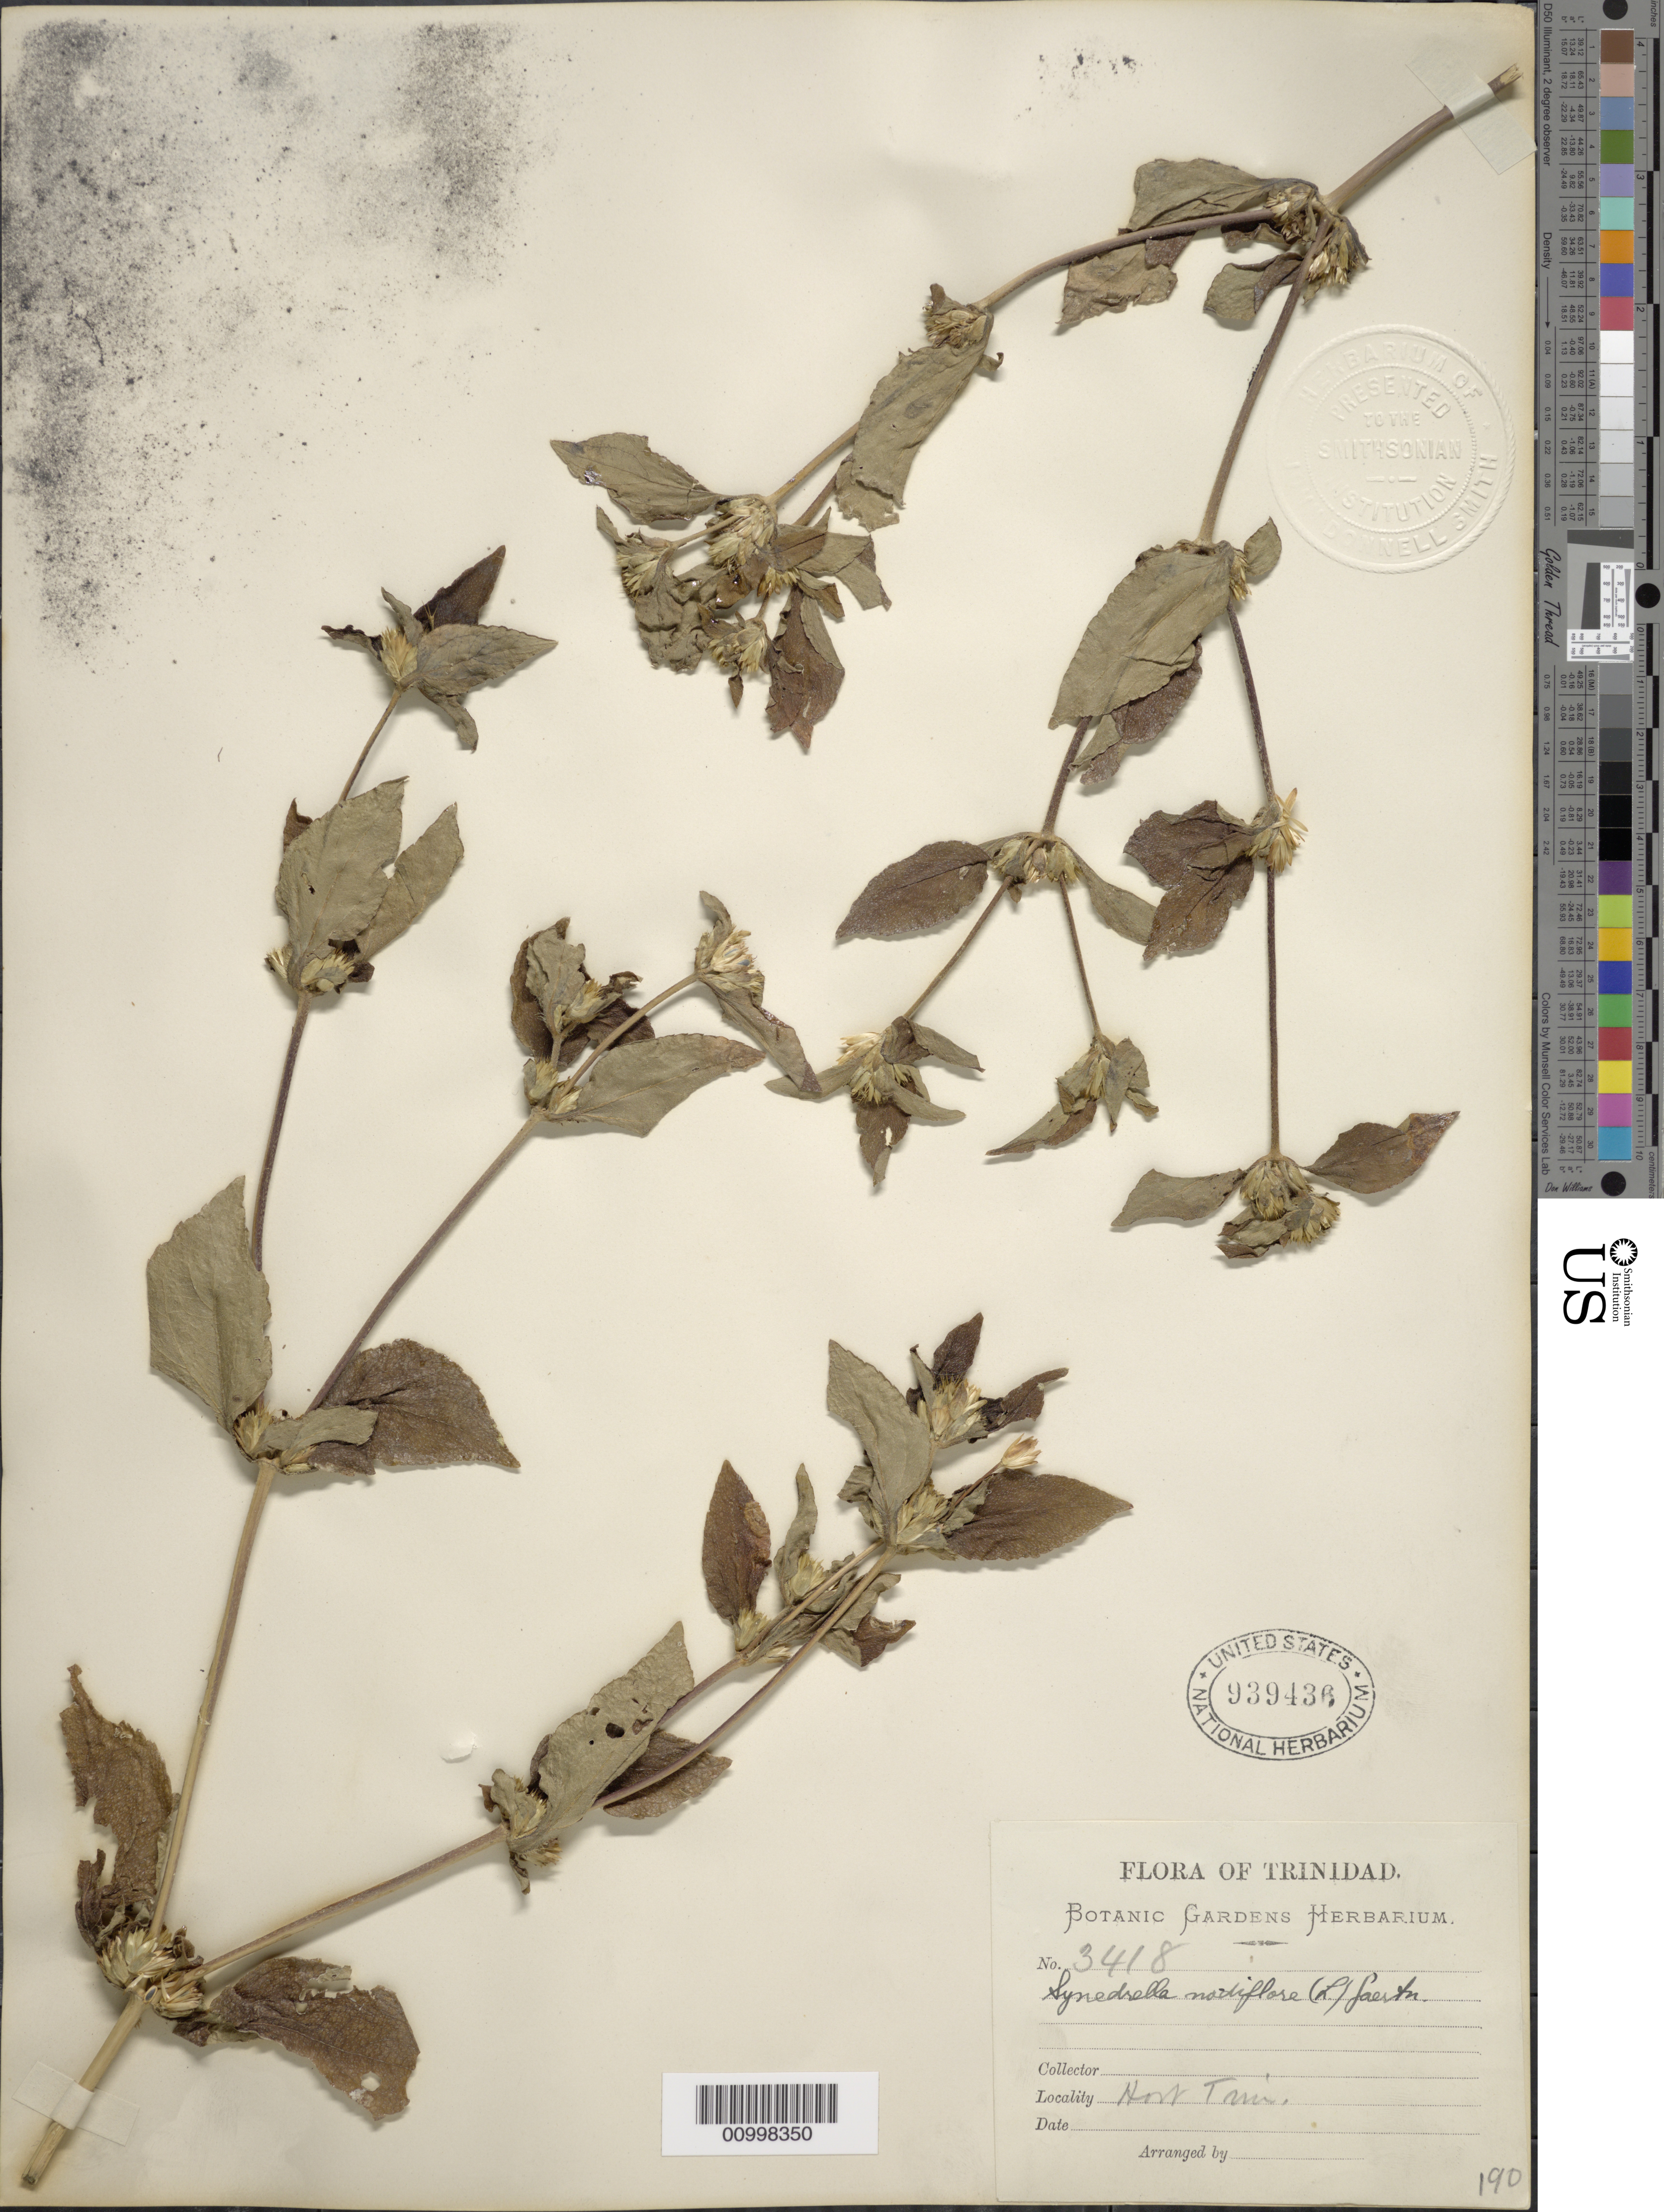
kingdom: Plantae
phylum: Tracheophyta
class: Magnoliopsida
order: Asterales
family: Asteraceae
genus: Synedrella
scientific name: Synedrella nodiflora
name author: (L.) Gaertn.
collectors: Botanic Gardens Herbarium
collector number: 3418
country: Trinidad and Tobago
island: Trinidad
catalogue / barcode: US 939436